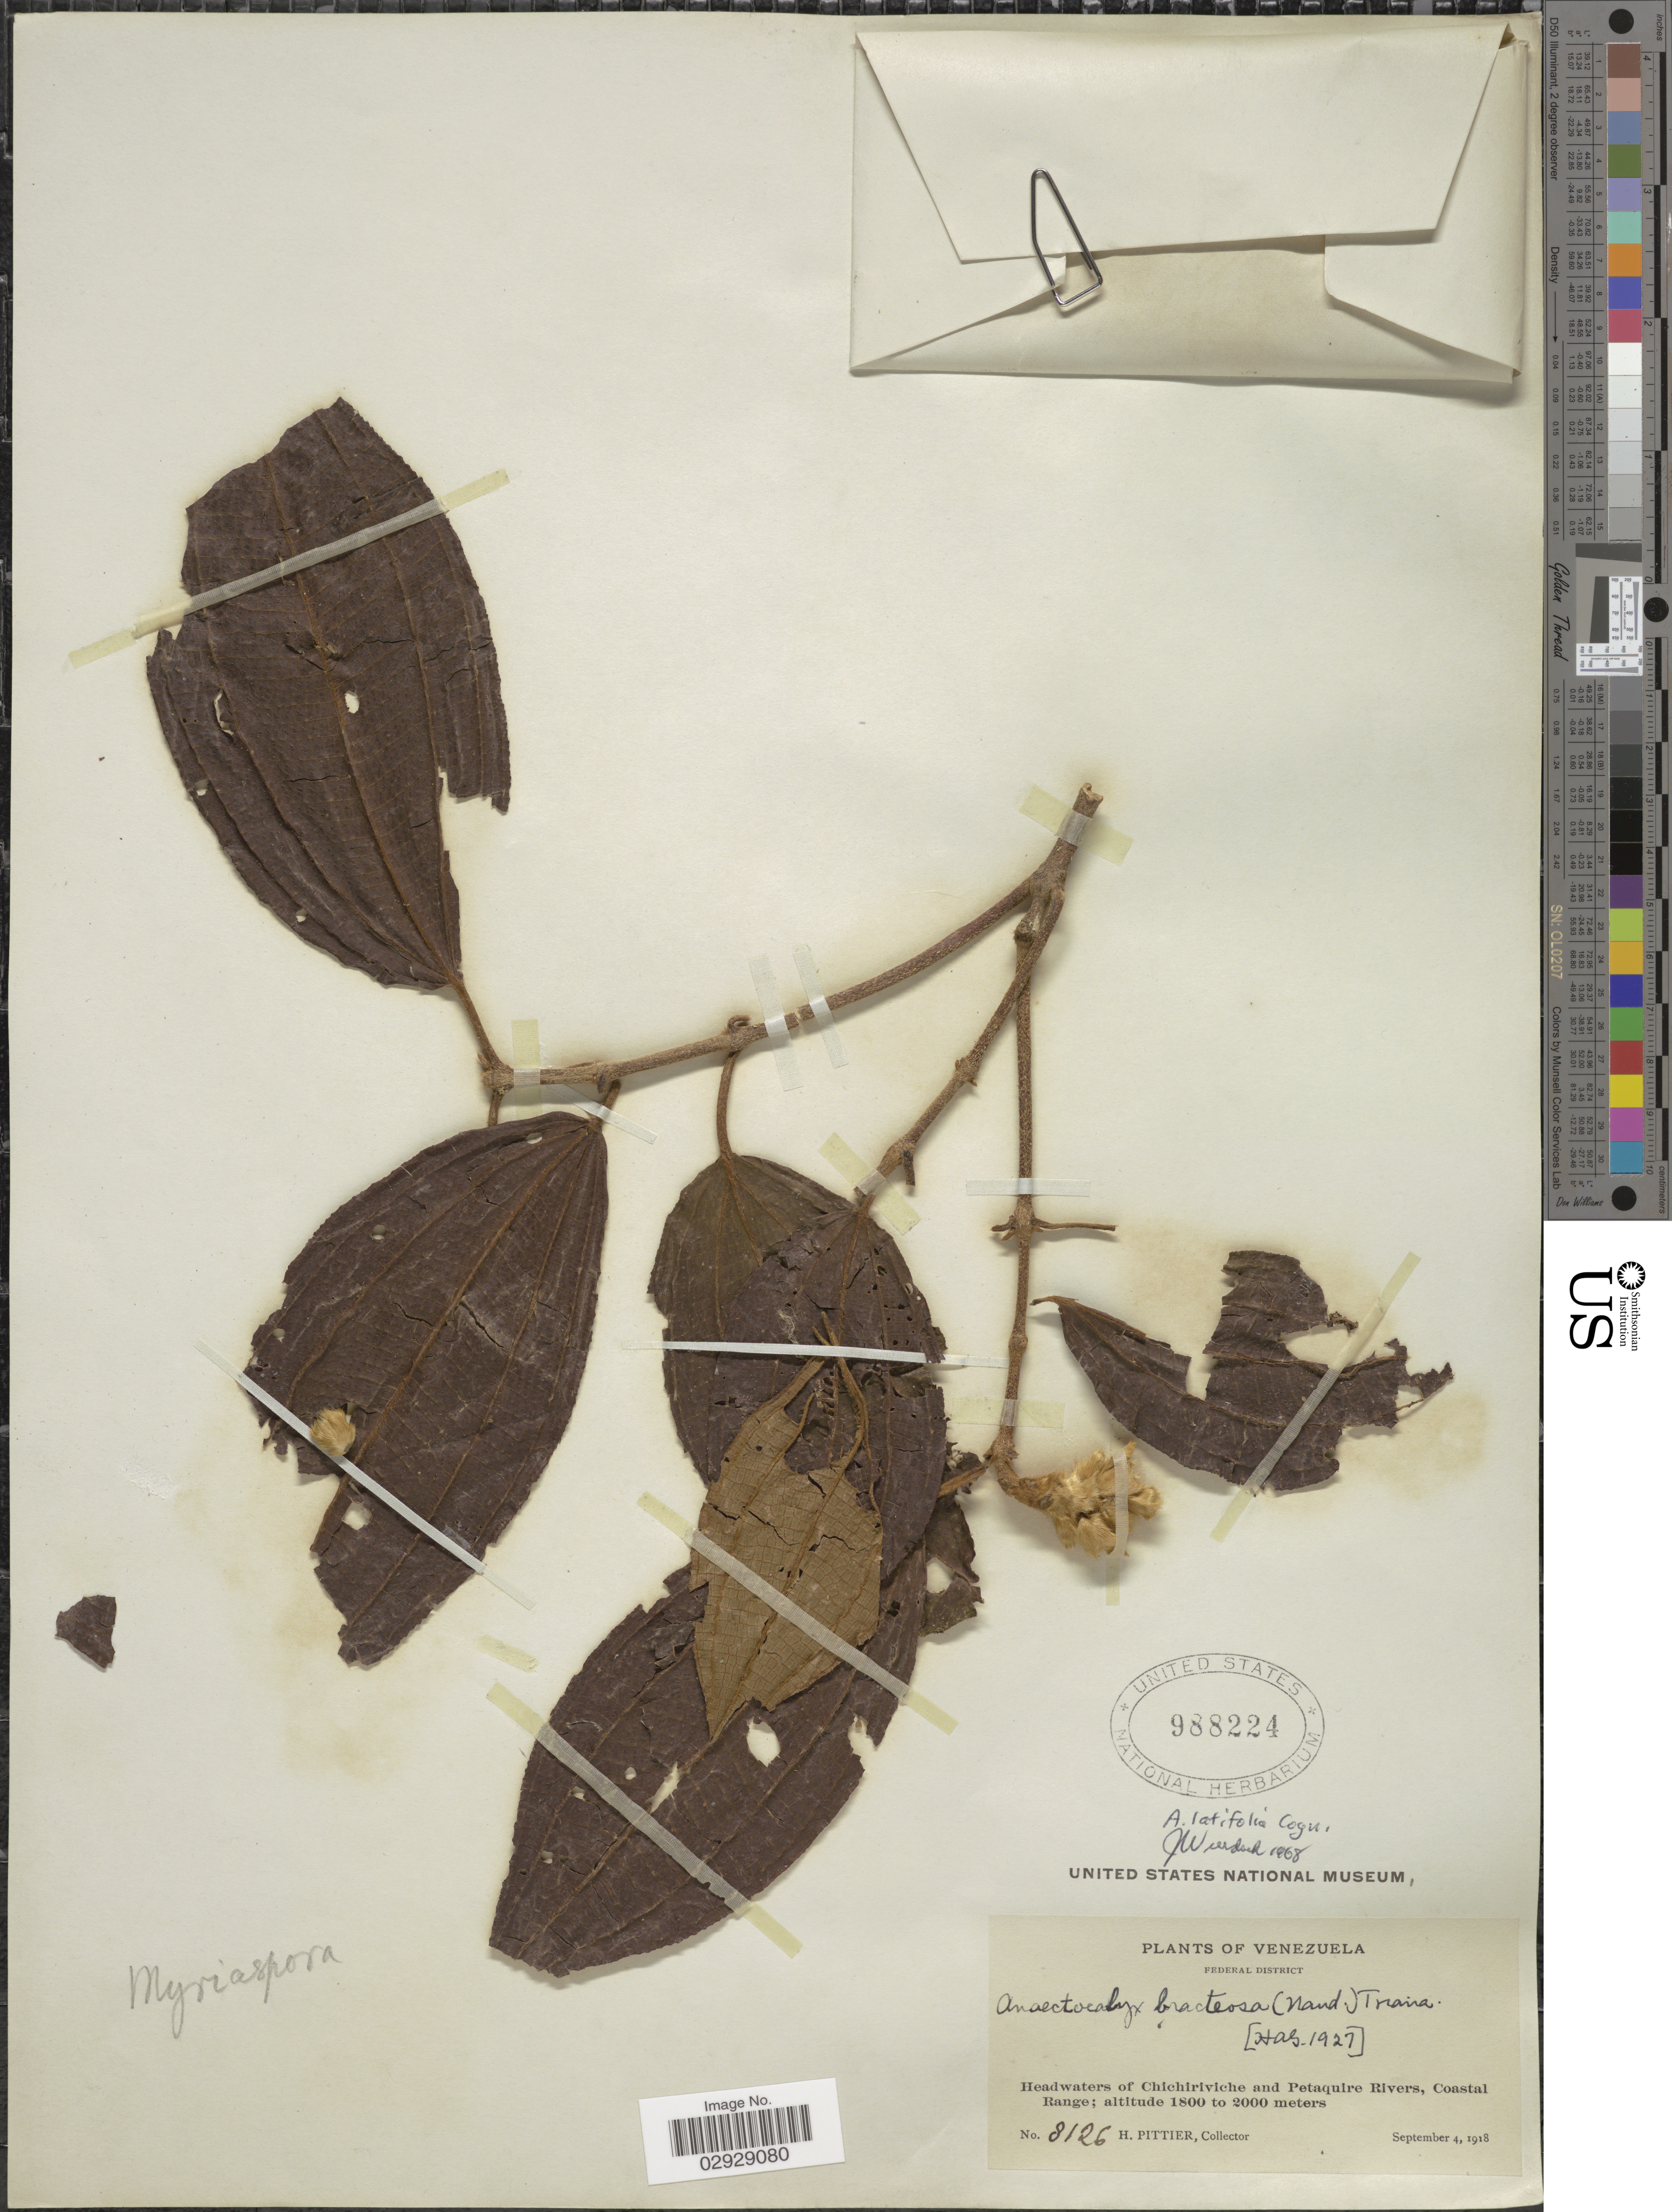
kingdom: Plantae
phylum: Tracheophyta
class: Magnoliopsida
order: Myrtales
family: Melastomataceae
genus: Anaectocalyx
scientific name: Anaectocalyx manarae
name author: Wurdack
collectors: H. F. Pittier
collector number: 8126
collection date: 1918-09-04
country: Venezuela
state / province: Distrito Federal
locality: Federal District. Headwaters of Chichiriviche and Petaquire Rivers, Coastal Range.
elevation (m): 1800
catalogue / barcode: US 988224